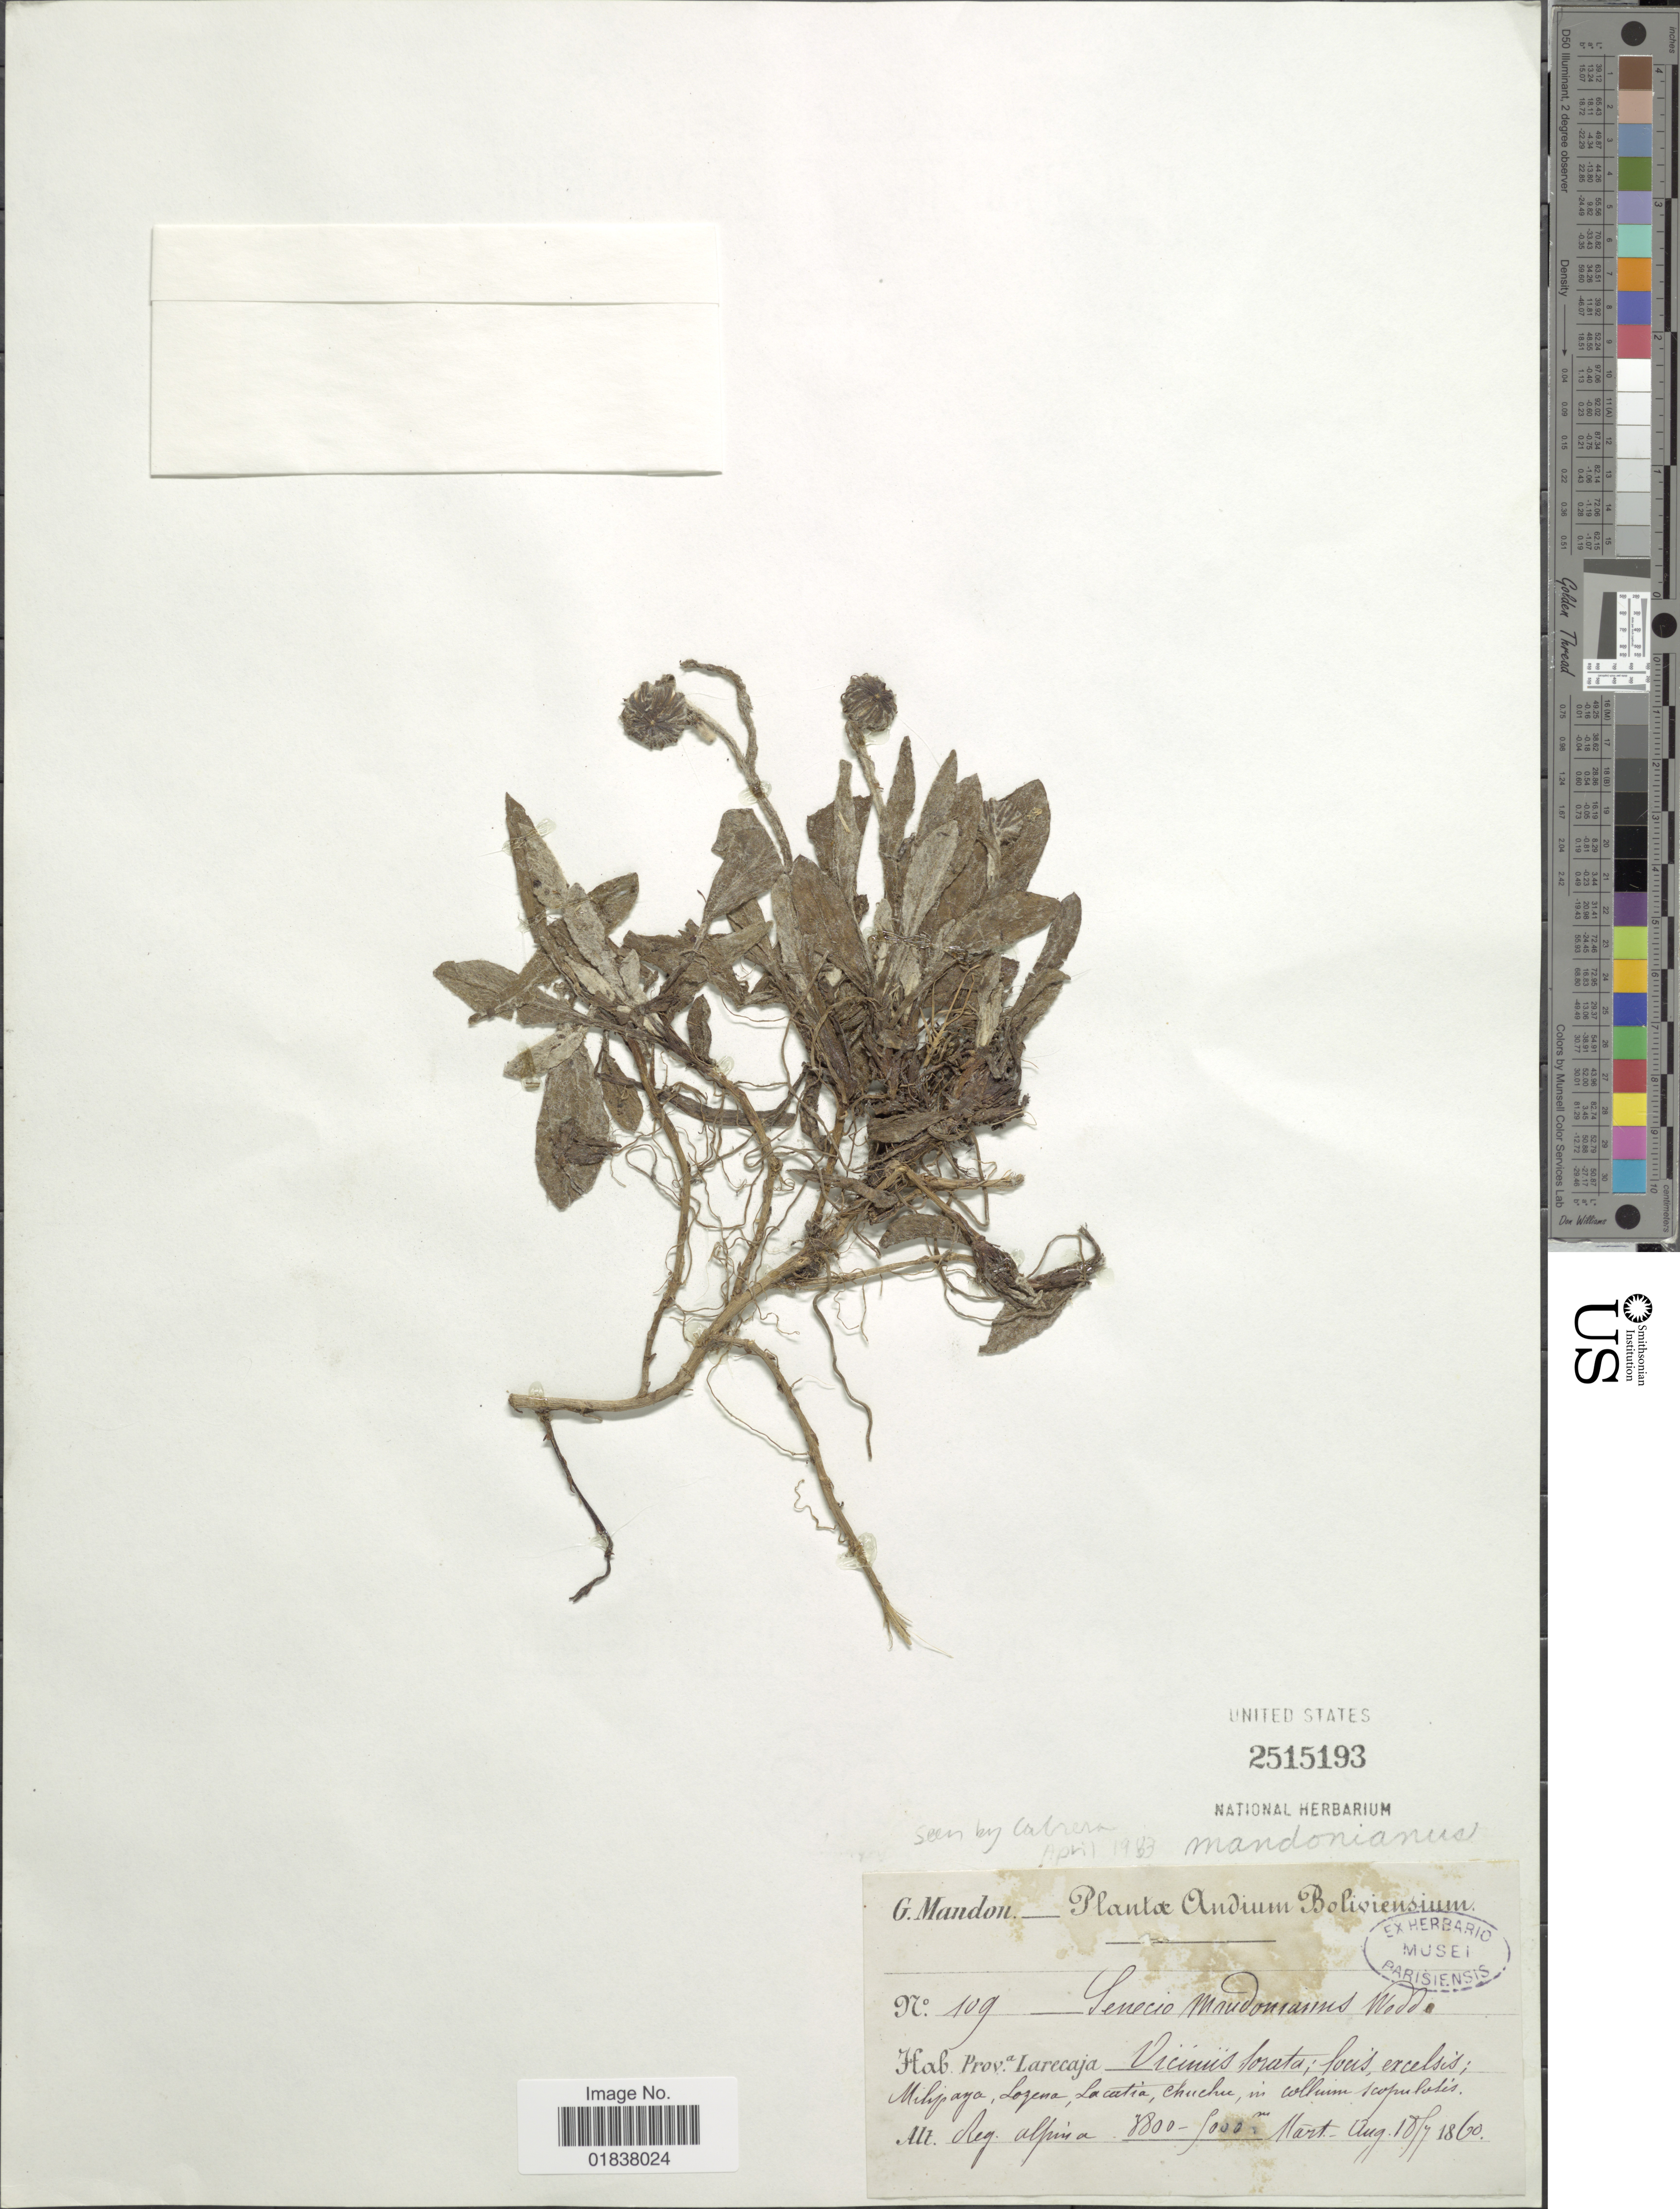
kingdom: Plantae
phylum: Tracheophyta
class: Magnoliopsida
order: Asterales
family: Asteraceae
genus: Senecio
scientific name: Senecio candollei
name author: Wedd.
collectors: G. Mandon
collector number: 109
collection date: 1860-07-10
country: Bolivia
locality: Prova Larecaja, Viciniis Sorata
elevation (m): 3800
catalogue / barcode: US 2515193